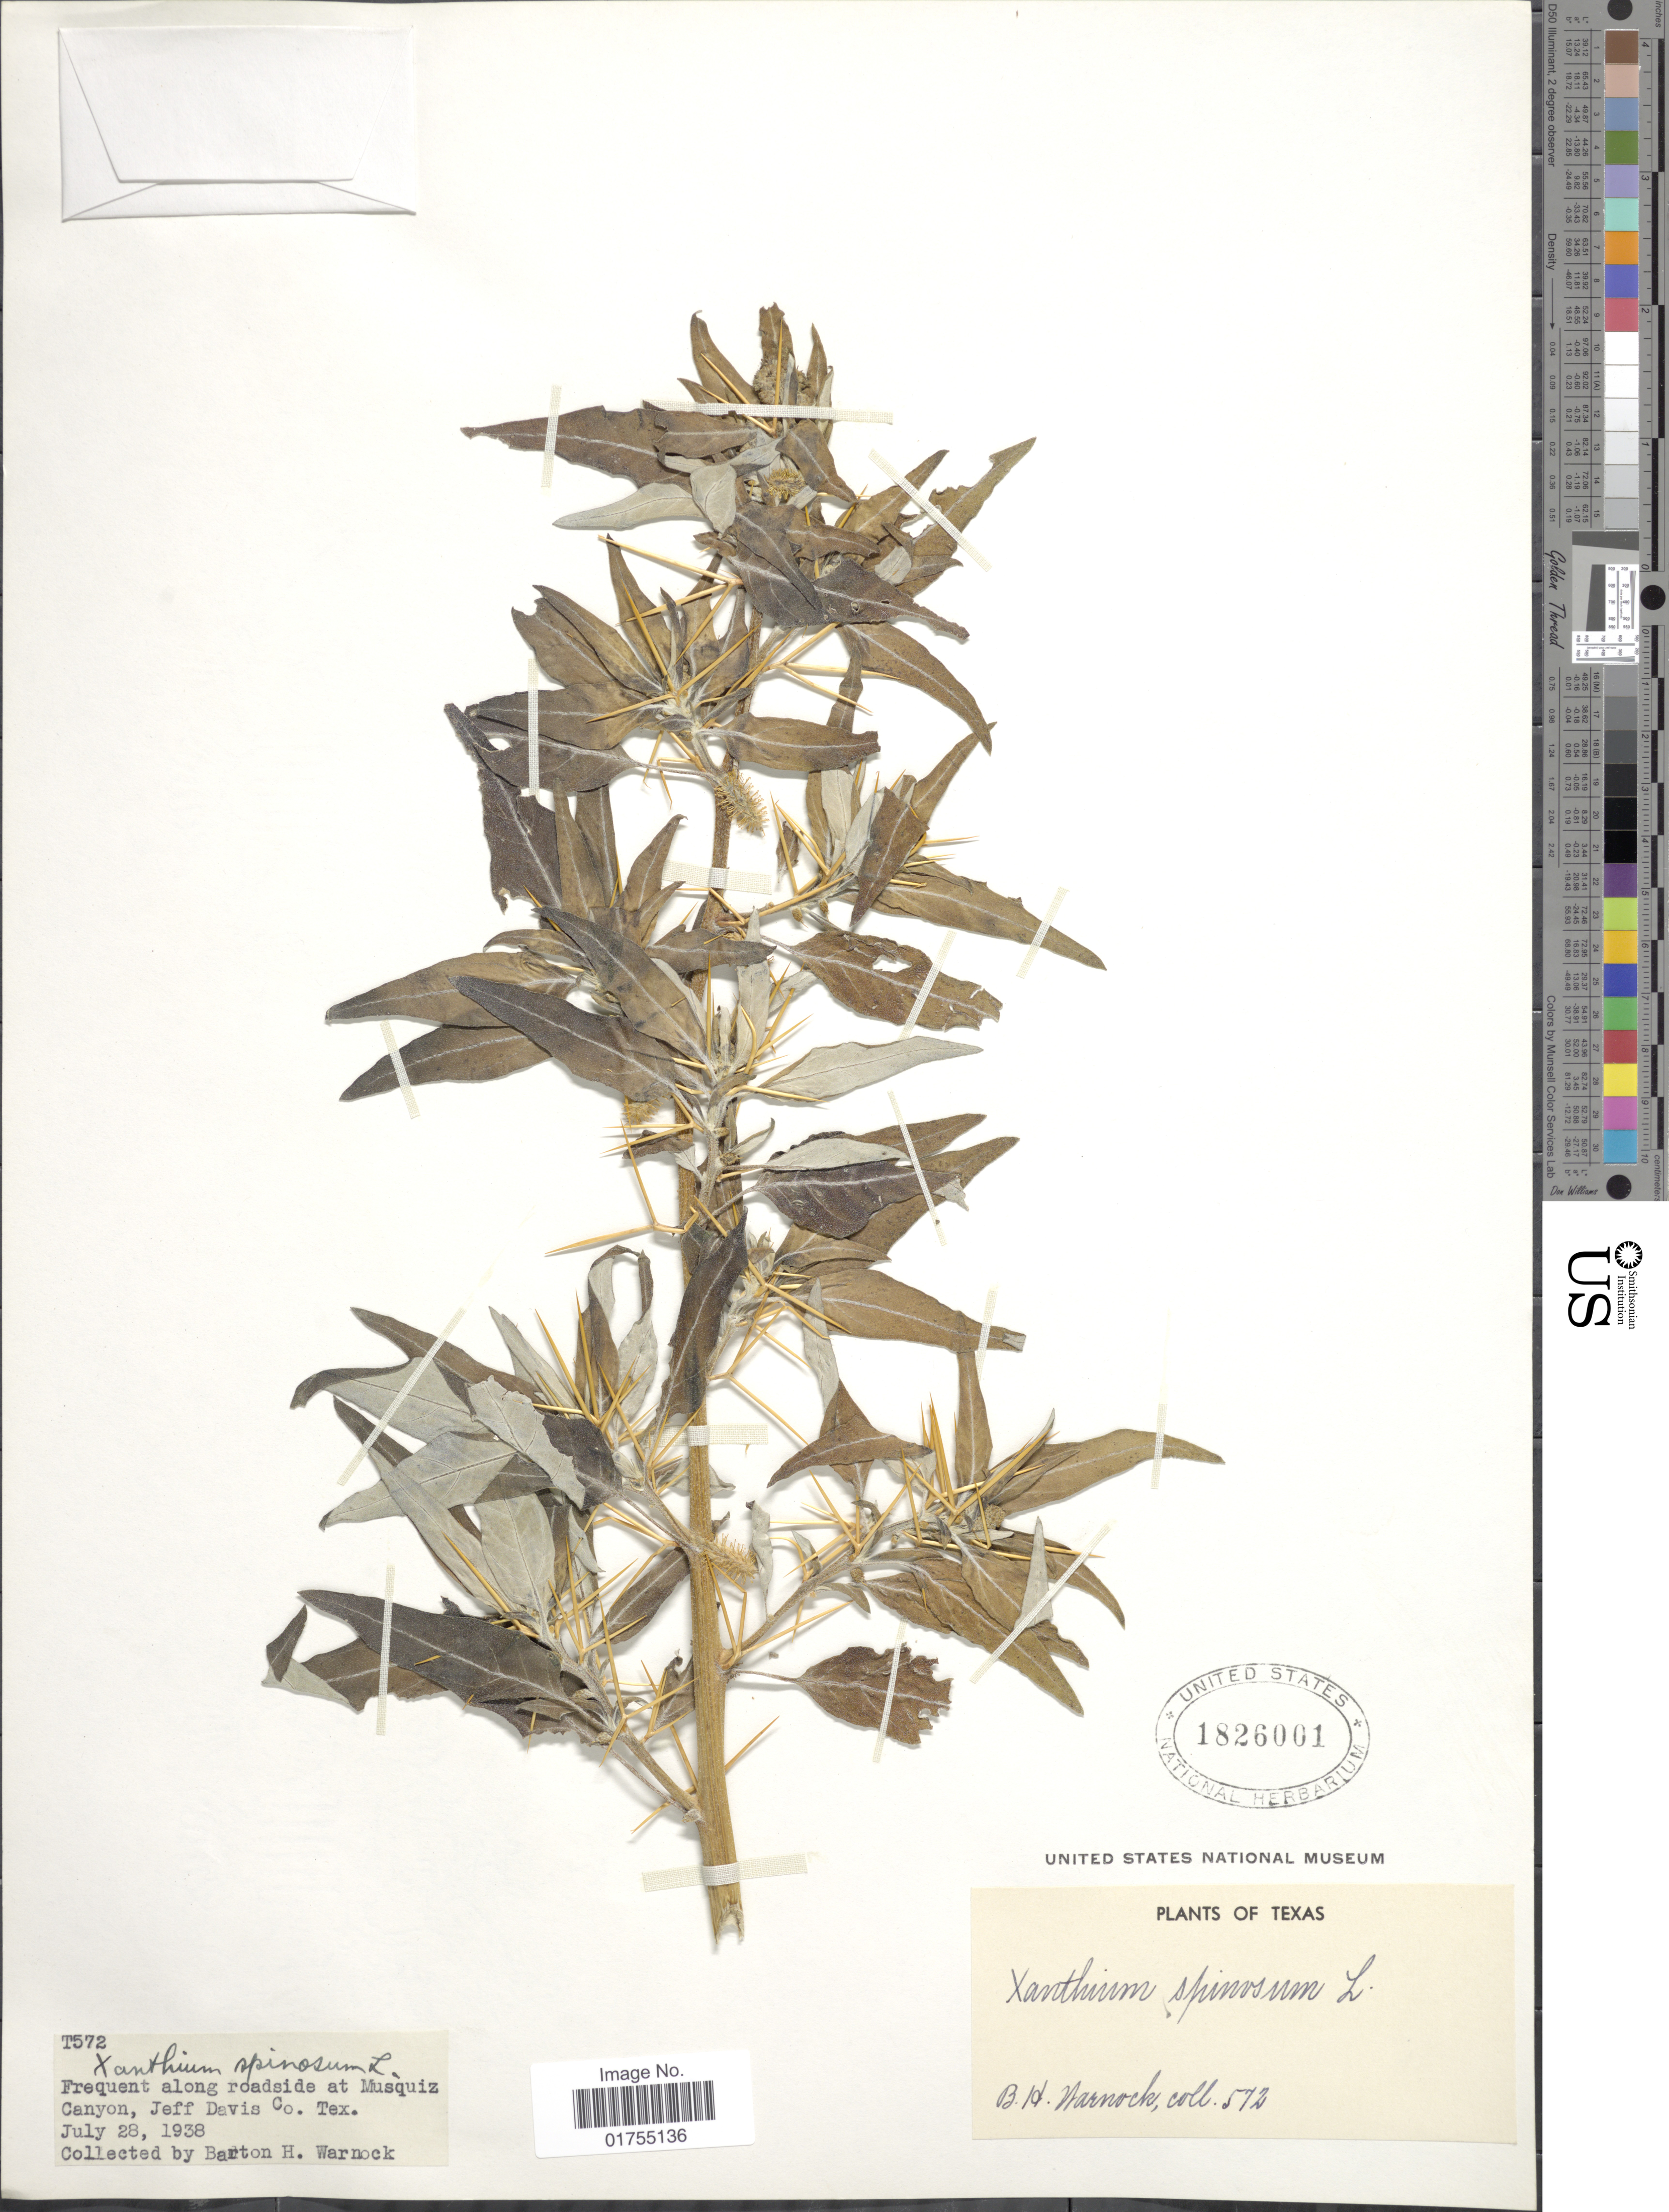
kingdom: Plantae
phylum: Tracheophyta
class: Magnoliopsida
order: Asterales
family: Asteraceae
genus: Xanthium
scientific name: Xanthium spinosum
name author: L.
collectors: B. H. Warnock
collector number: T572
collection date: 1938-07-28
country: United States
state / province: Texas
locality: Along roadside at Musquiz Canyon, Jeff Davis Co.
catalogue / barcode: US 1826001